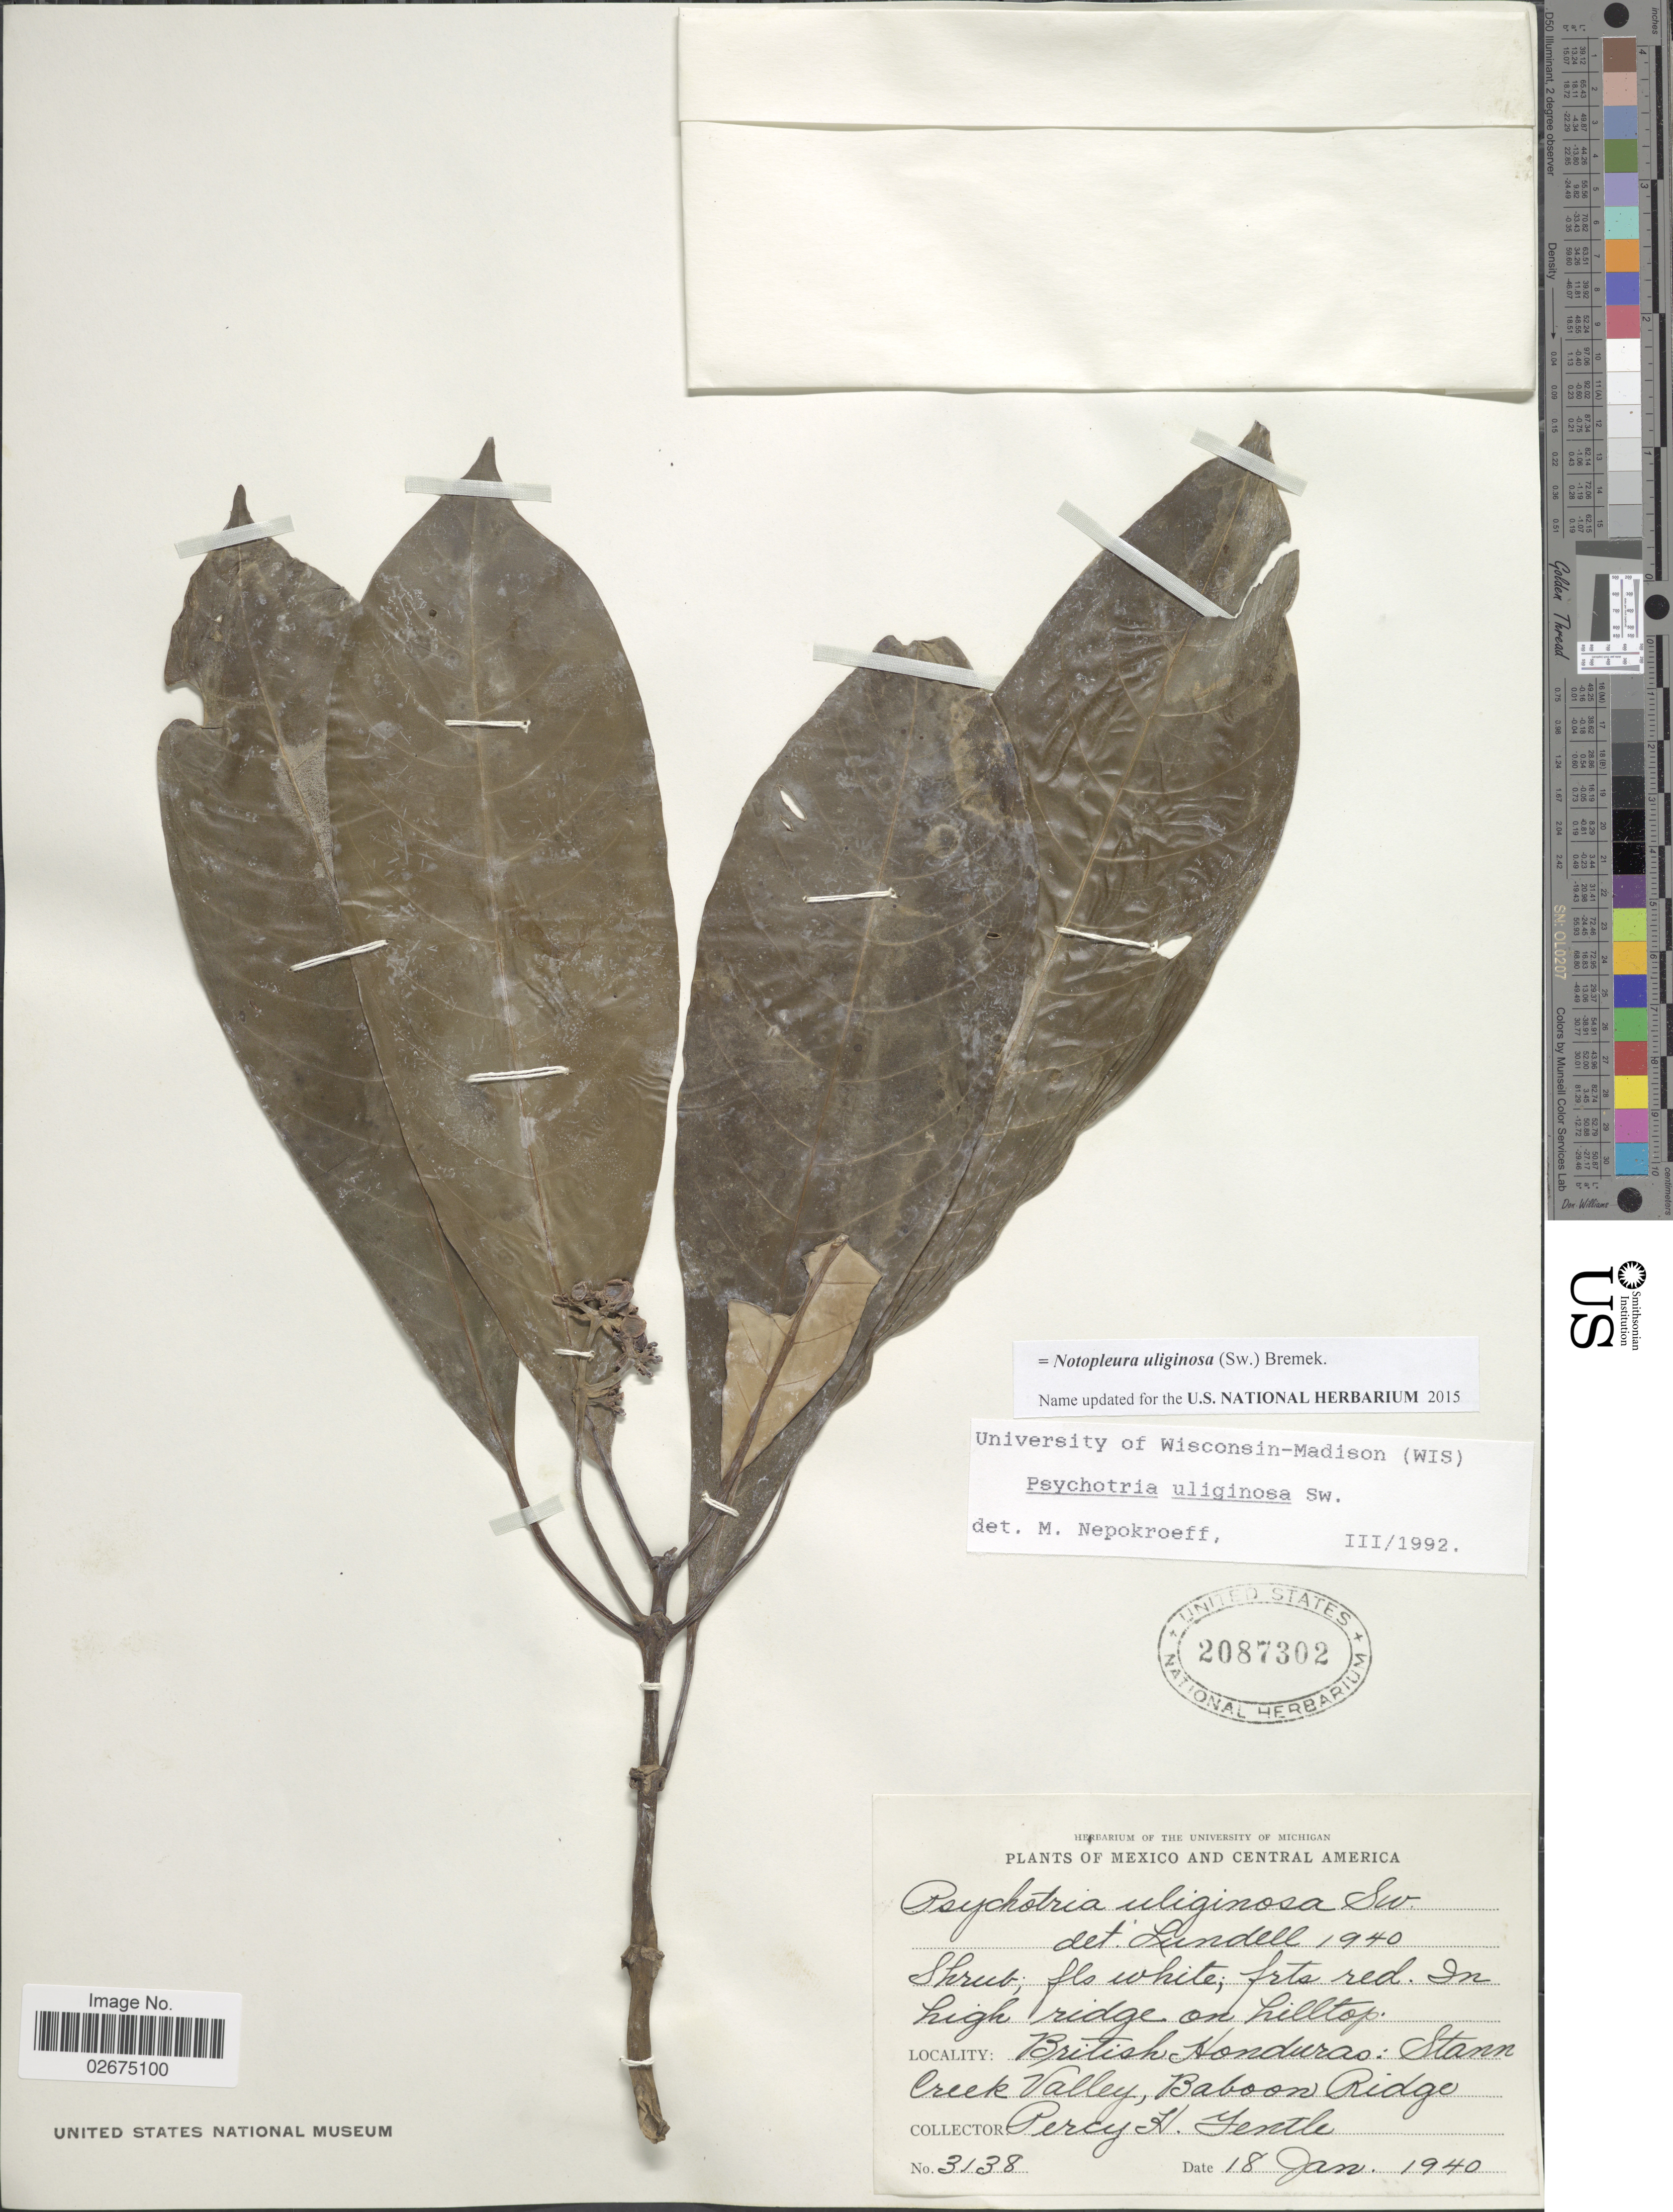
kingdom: Plantae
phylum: Tracheophyta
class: Magnoliopsida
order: Gentianales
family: Rubiaceae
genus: Notopleura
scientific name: Notopleura uliginosa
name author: (Sw.) Bremek.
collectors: P. H. Gentle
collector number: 3138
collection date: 1940-01-18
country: Belize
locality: British Honduras: Stann Creek Valley, Baboon Ridge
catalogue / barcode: US 2087302